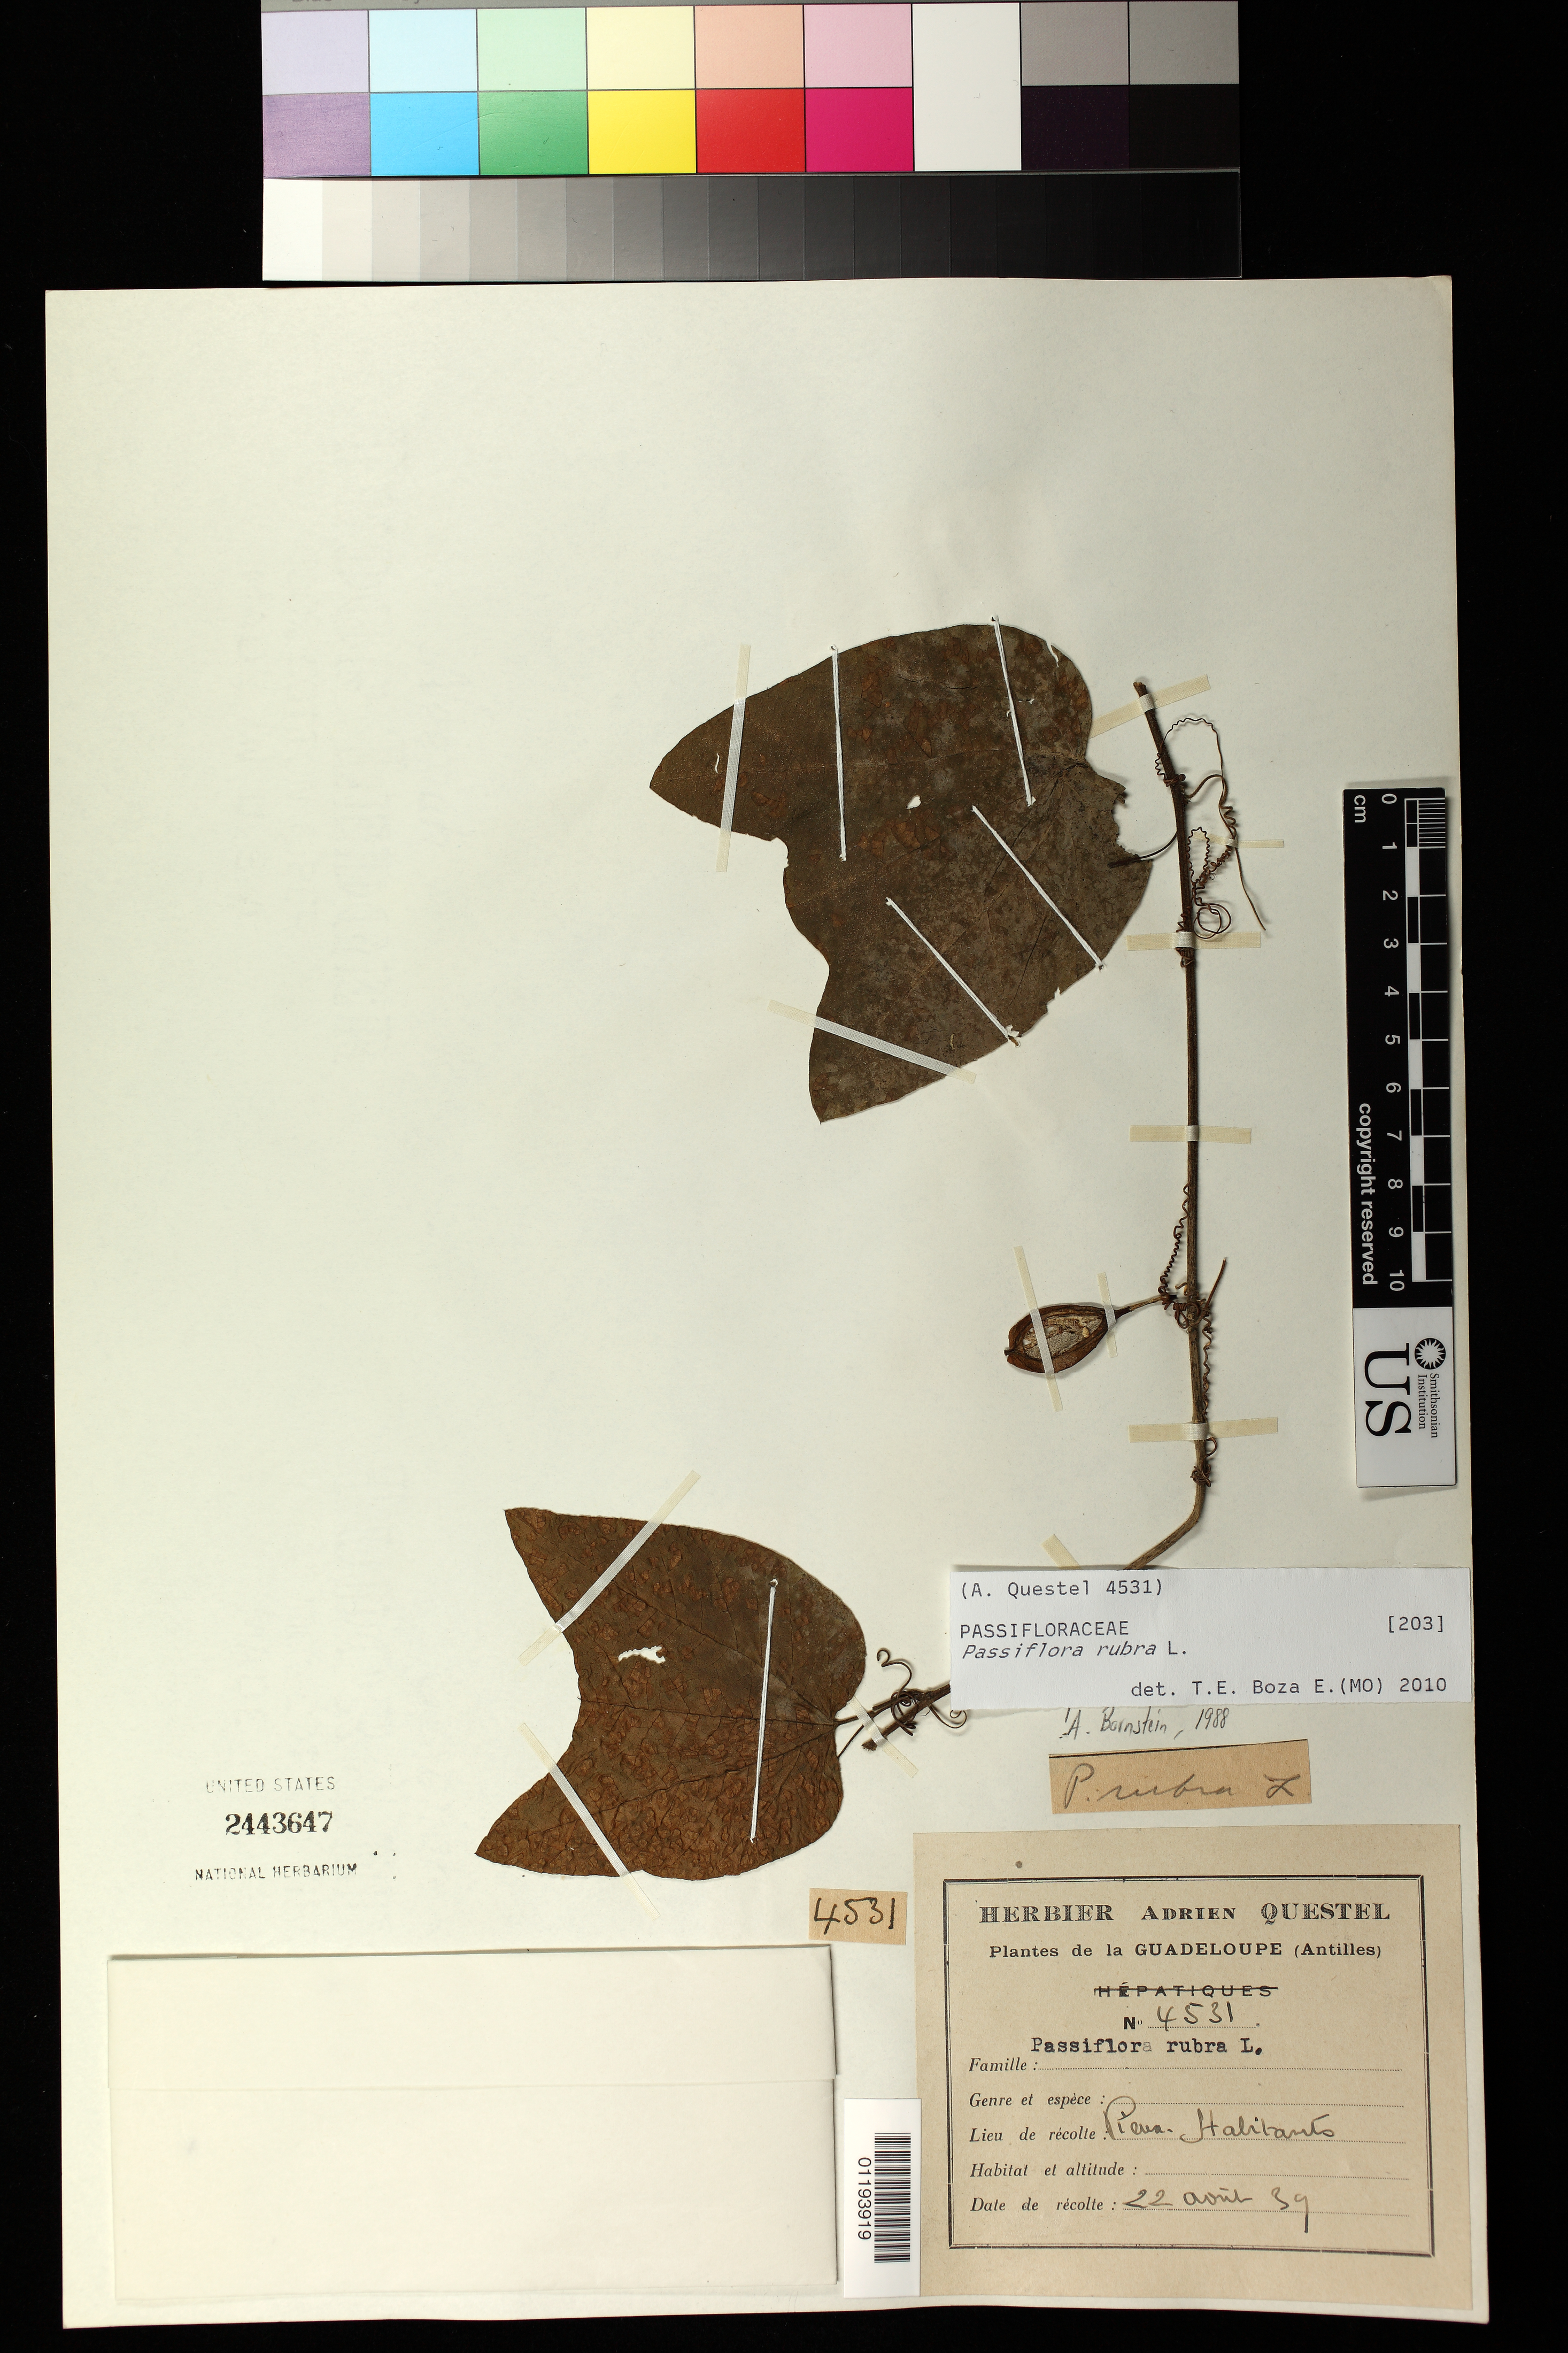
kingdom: Plantae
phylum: Tracheophyta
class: Magnoliopsida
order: Malpighiales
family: Passifloraceae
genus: Passiflora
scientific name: Passiflora rubra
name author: L.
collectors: A. Questel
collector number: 4531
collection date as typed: Apr 22 1939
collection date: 1939-04-22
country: Guadeloupe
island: Basse Terre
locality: Guadeloupe (Antilles)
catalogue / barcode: US 2443647